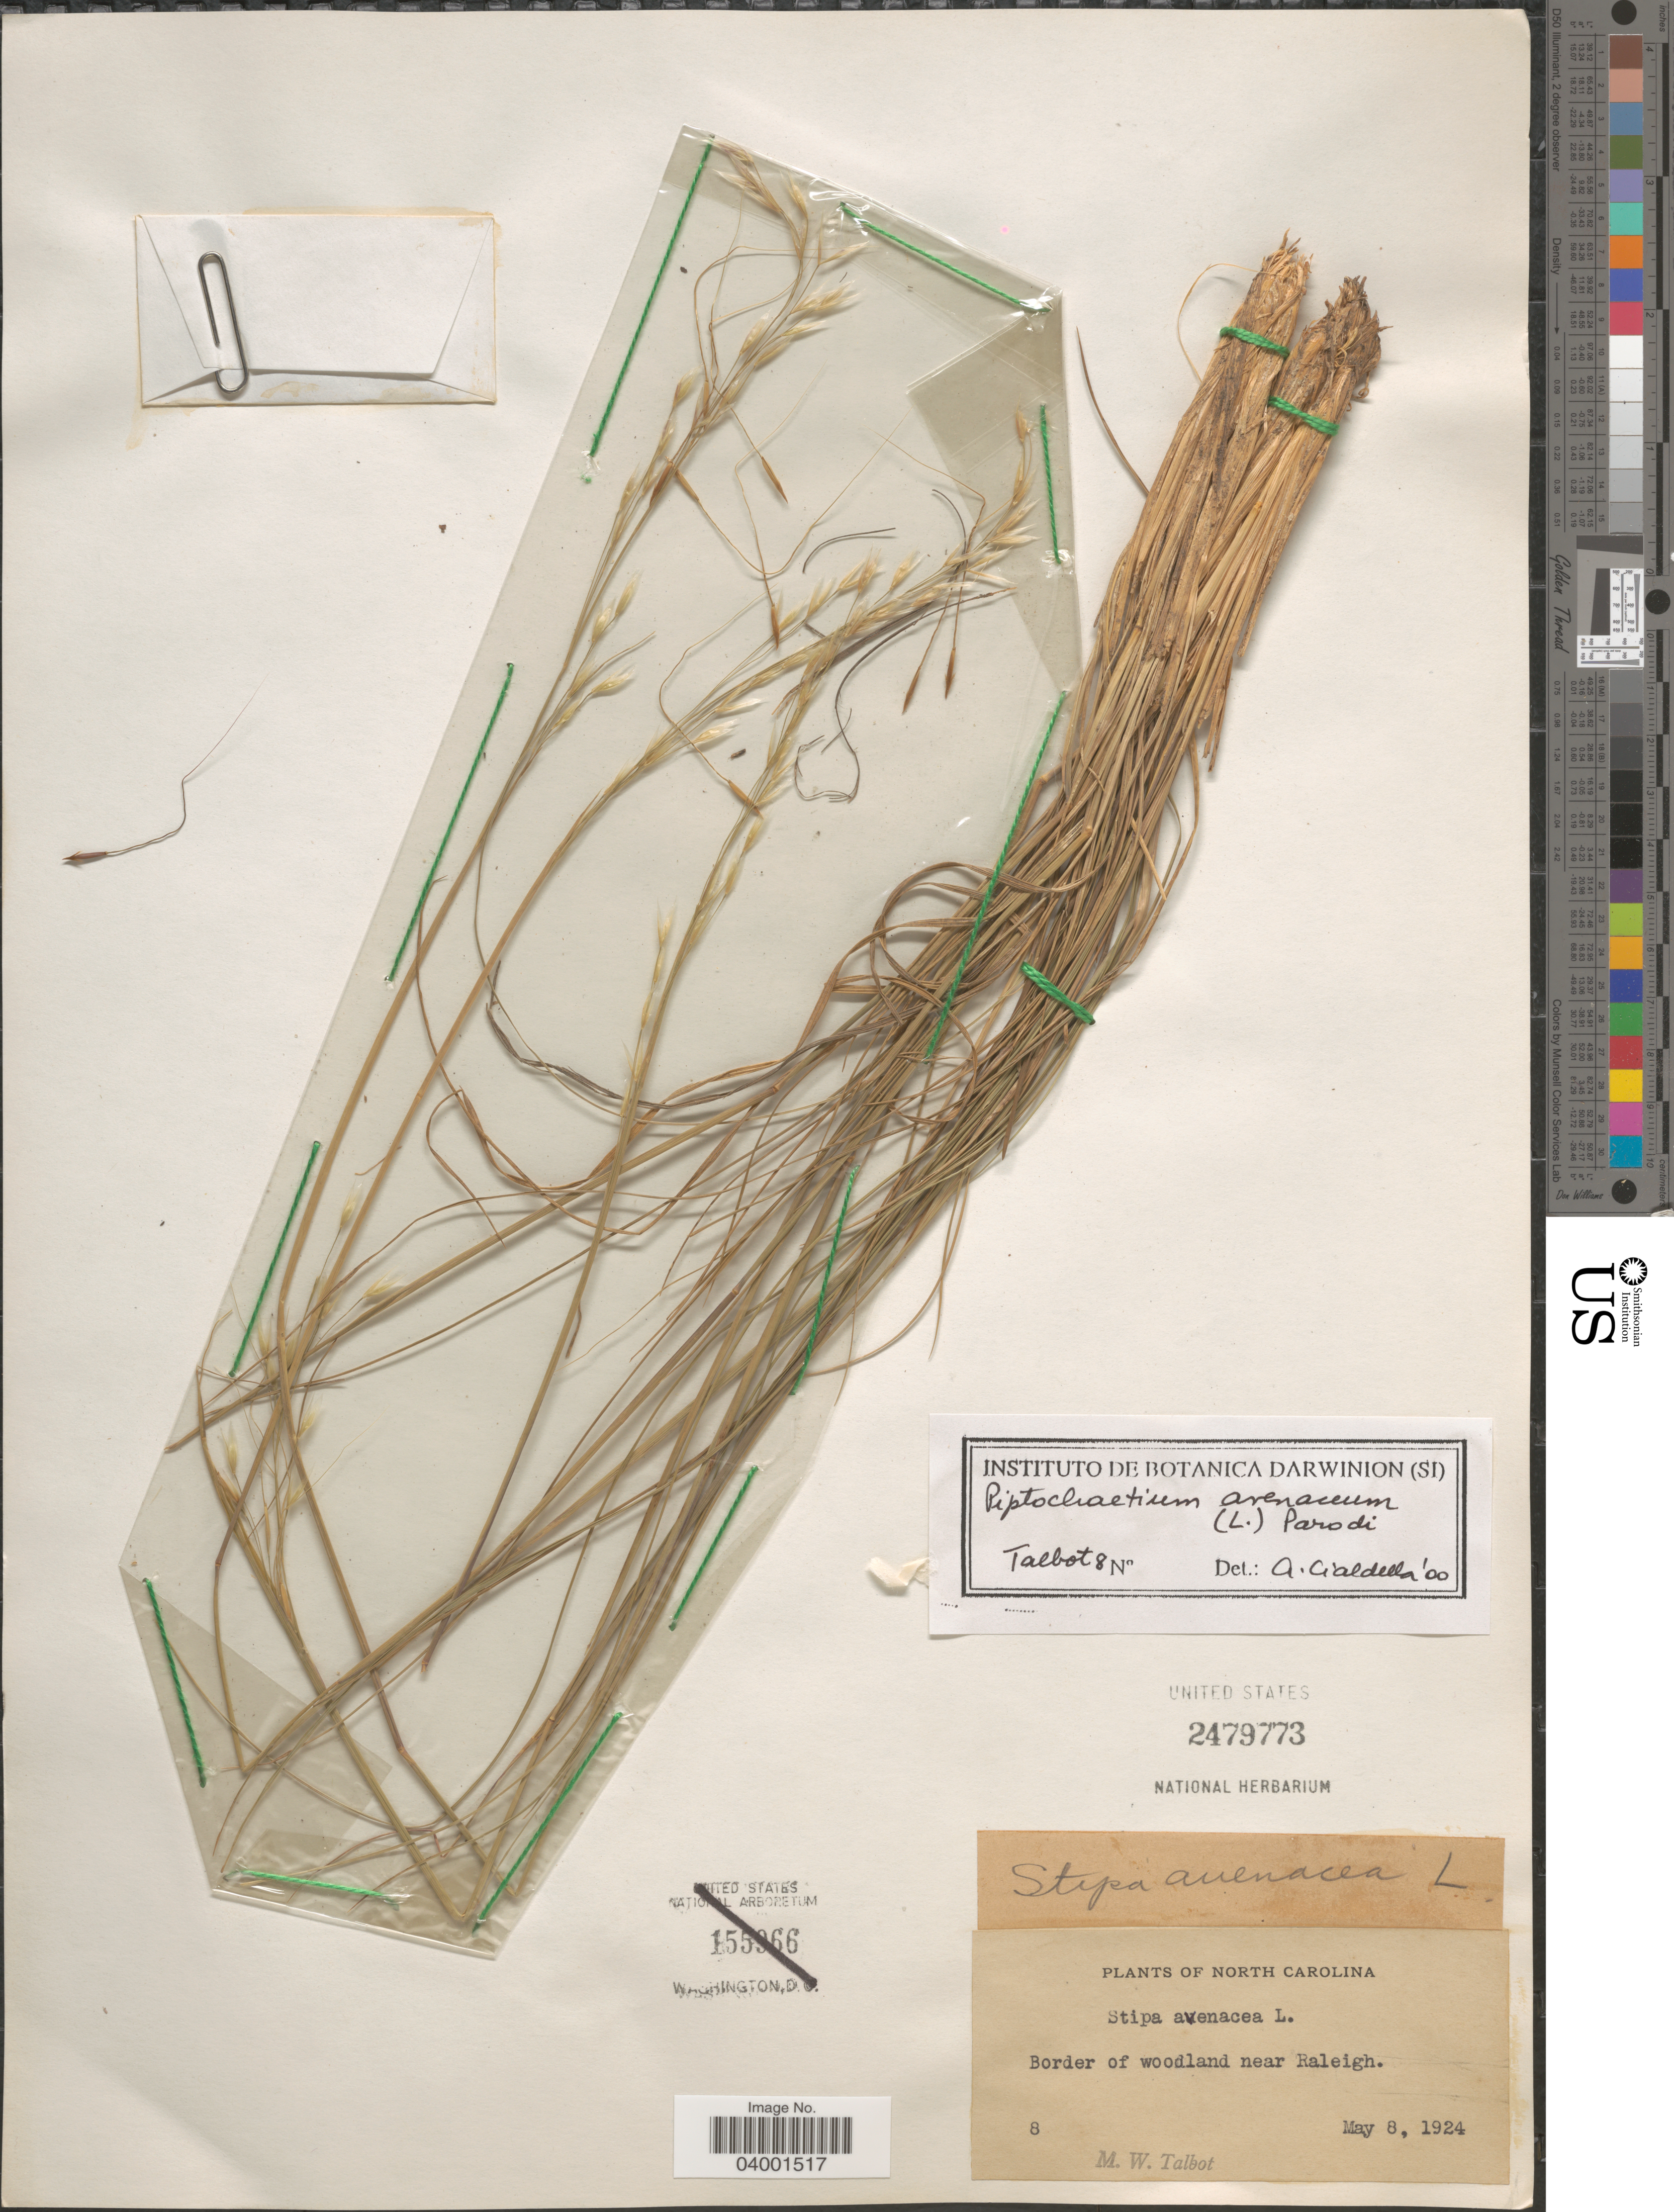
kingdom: Plantae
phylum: Tracheophyta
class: Liliopsida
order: Poales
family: Poaceae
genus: Piptochaetium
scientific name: Piptochaetium avenaceum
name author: (L.) Parodi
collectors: M. Talbot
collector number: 8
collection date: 1924-05-08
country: United States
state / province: North Carolina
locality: Border of woodland near Raleigh.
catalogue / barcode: US 2479773